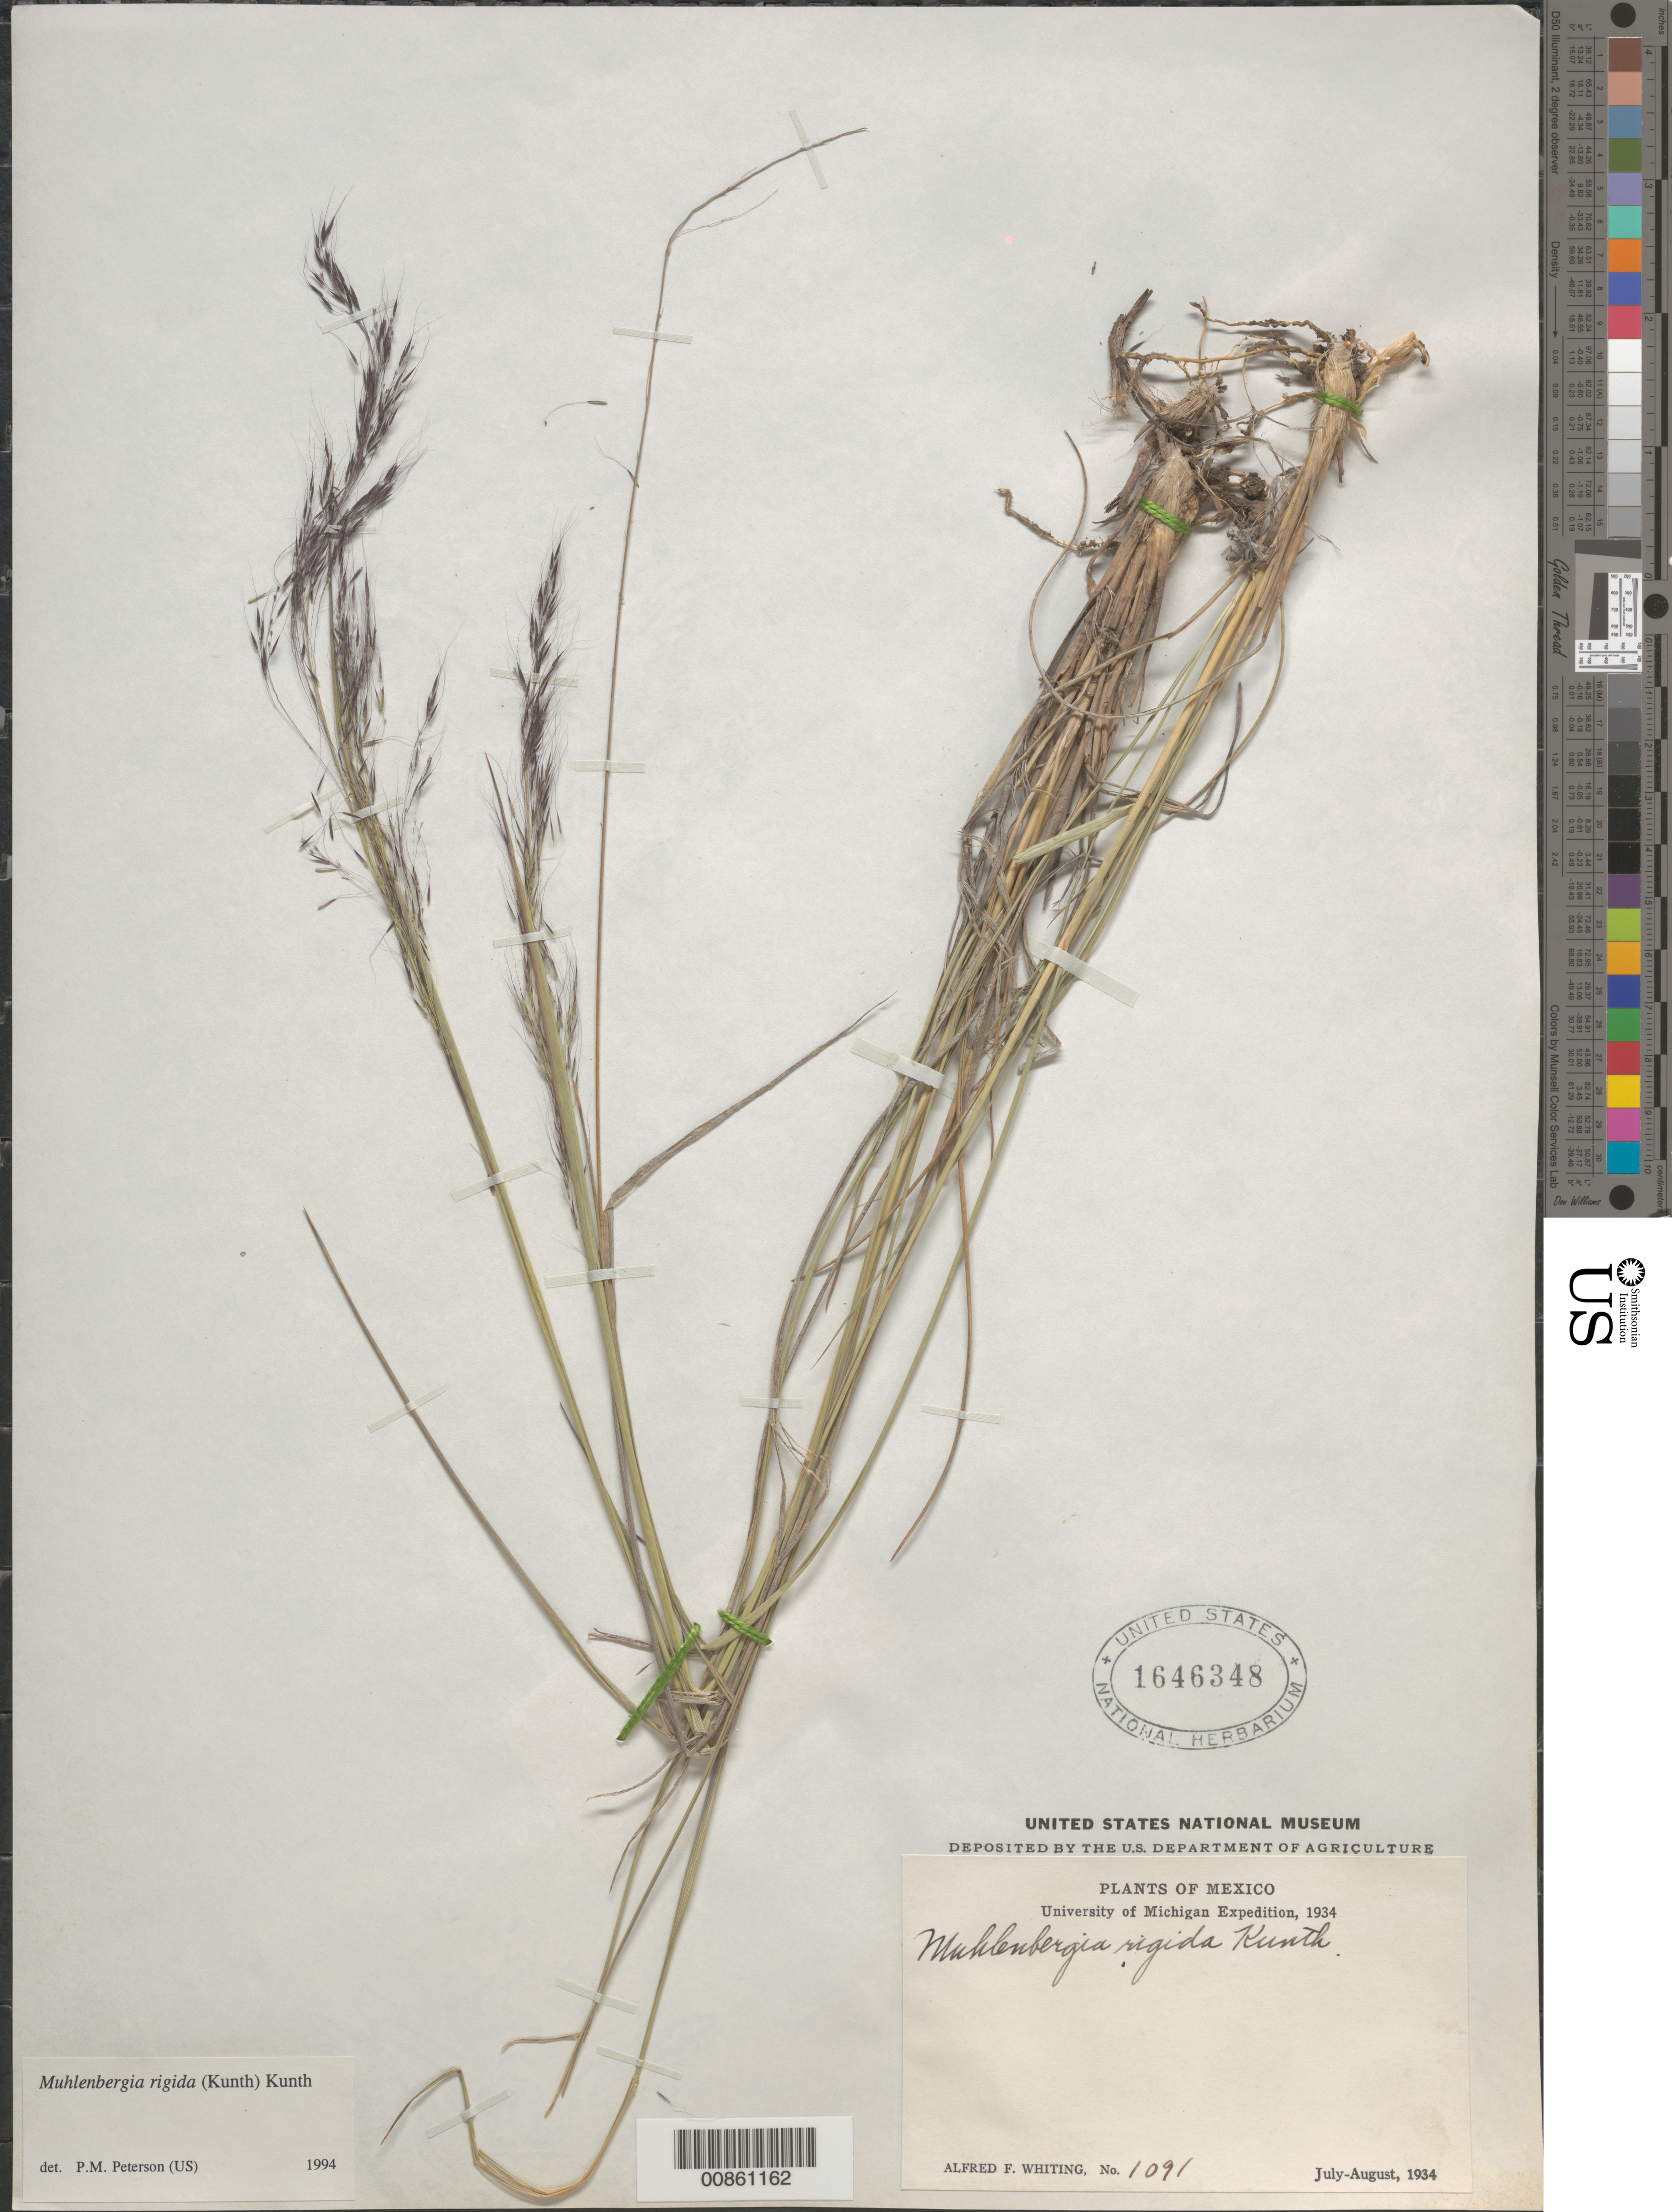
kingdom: Plantae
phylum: Tracheophyta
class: Liliopsida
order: Poales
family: Poaceae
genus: Muhlenbergia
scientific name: Muhlenbergia rigida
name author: (Kunth) Kunth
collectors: A. F. Whiting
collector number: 1091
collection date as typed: Jul 1934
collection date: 1934-07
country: Mexico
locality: Mexico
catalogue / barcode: US 1646348